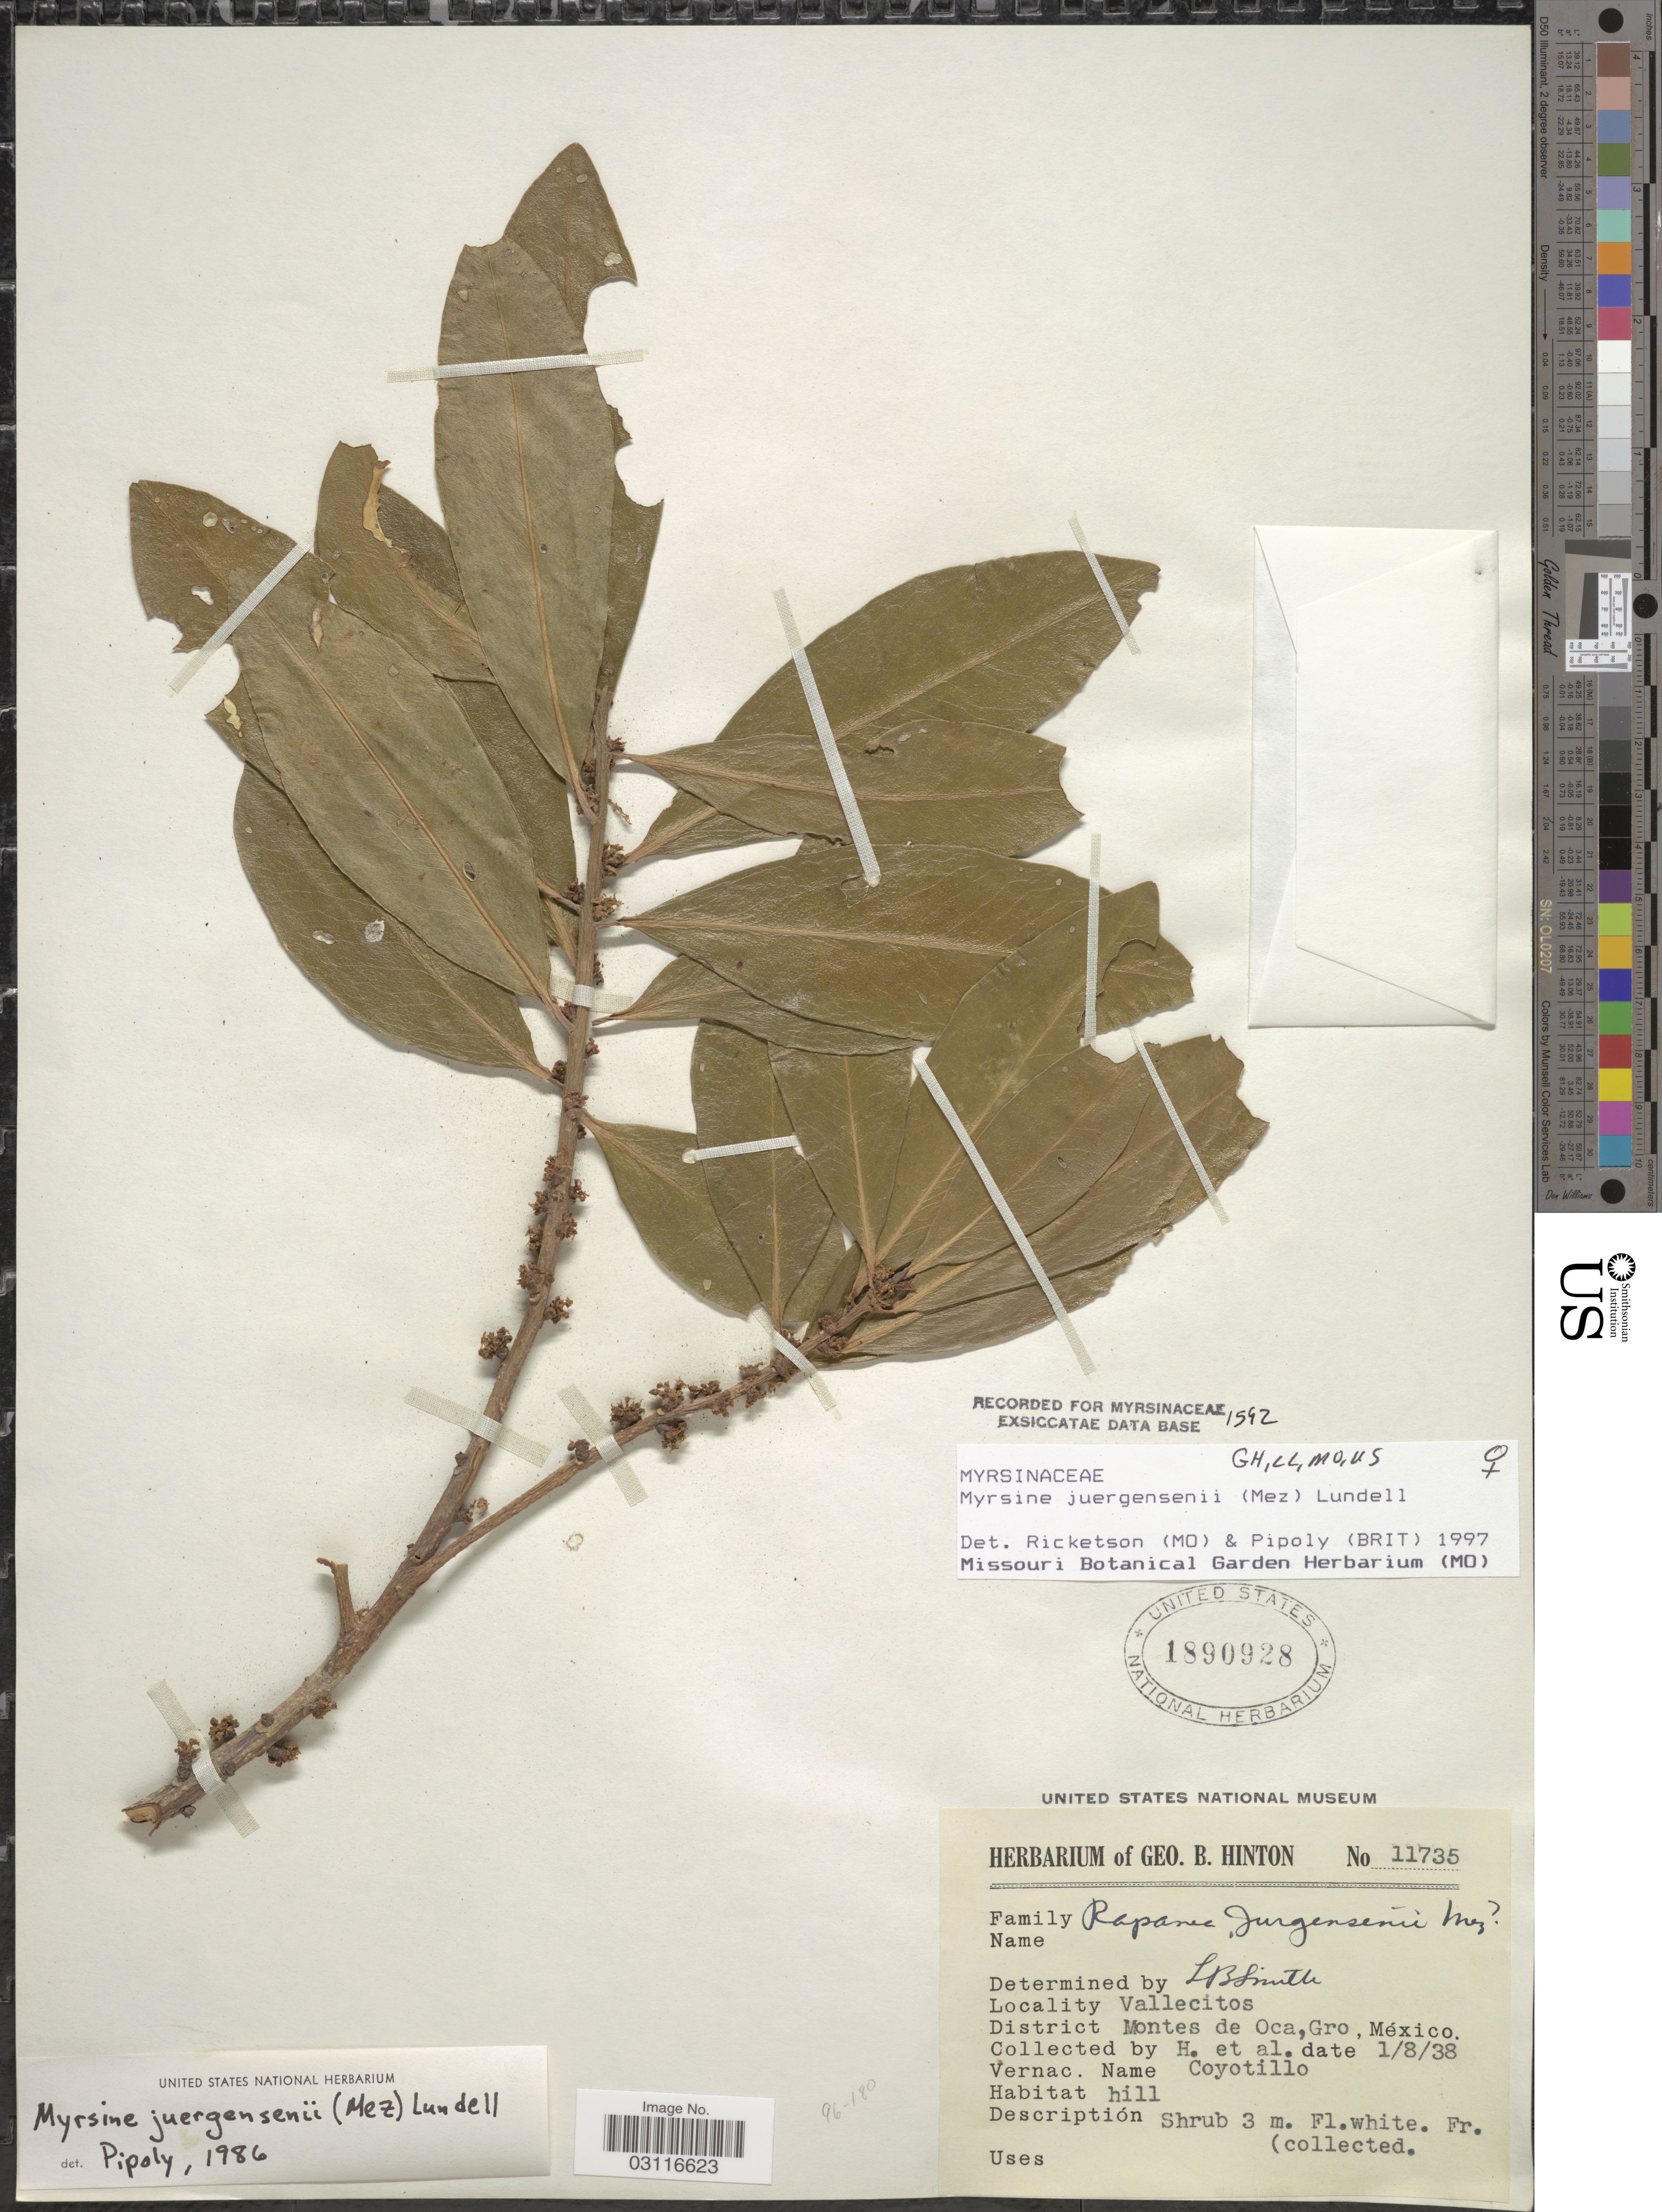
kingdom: Plantae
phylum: Tracheophyta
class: Magnoliopsida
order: Ericales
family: Primulaceae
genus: Myrsine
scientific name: Myrsine juergensenii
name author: (Mez) Lundell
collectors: G. B. Hinton & et al.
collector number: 11735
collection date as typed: Transcribed d/m/y: 1/8/38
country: Mexico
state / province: Guerrero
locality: Vallecitos. District Montes de Oca, Gro.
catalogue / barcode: US 1890928